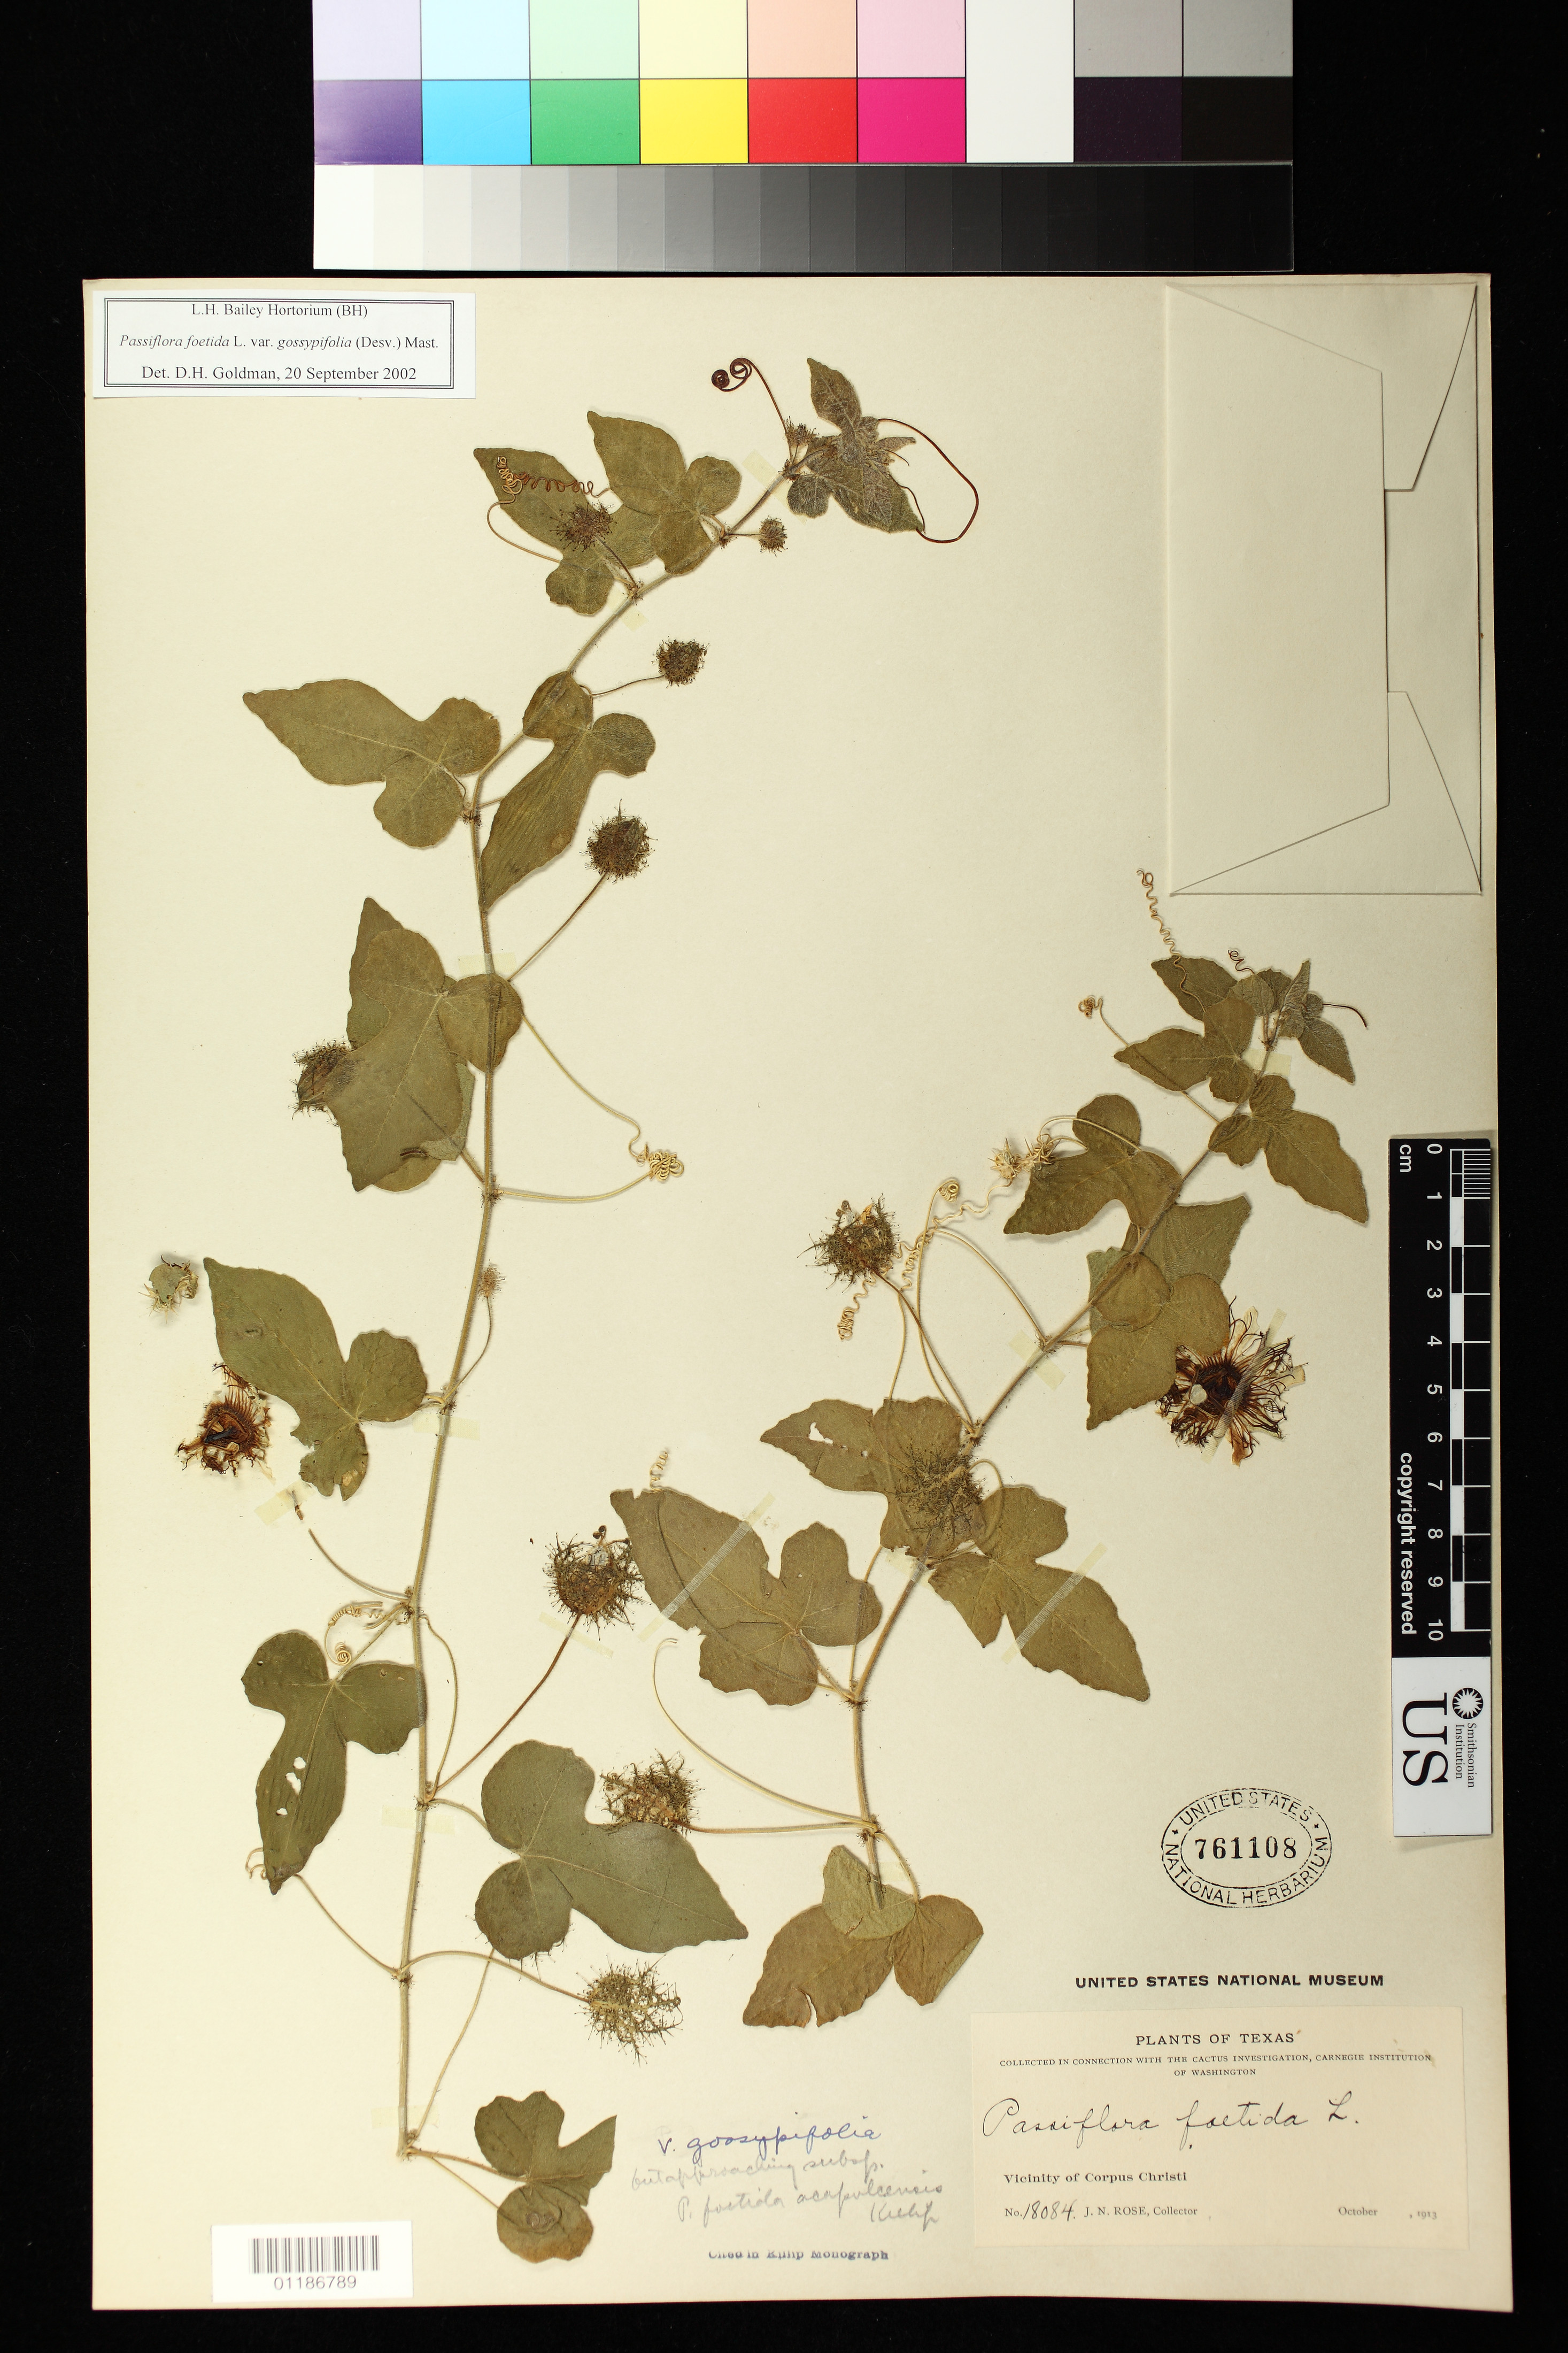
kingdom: Plantae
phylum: Tracheophyta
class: Magnoliopsida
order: Malpighiales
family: Passifloraceae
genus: Passiflora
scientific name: Passiflora foetida var. gossypiifolia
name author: (Desv.) Mast.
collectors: J. N. Rose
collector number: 18084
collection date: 1913-10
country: United States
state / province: Texas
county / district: Nueces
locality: Vicinity of Corpus Christi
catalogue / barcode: US 761108